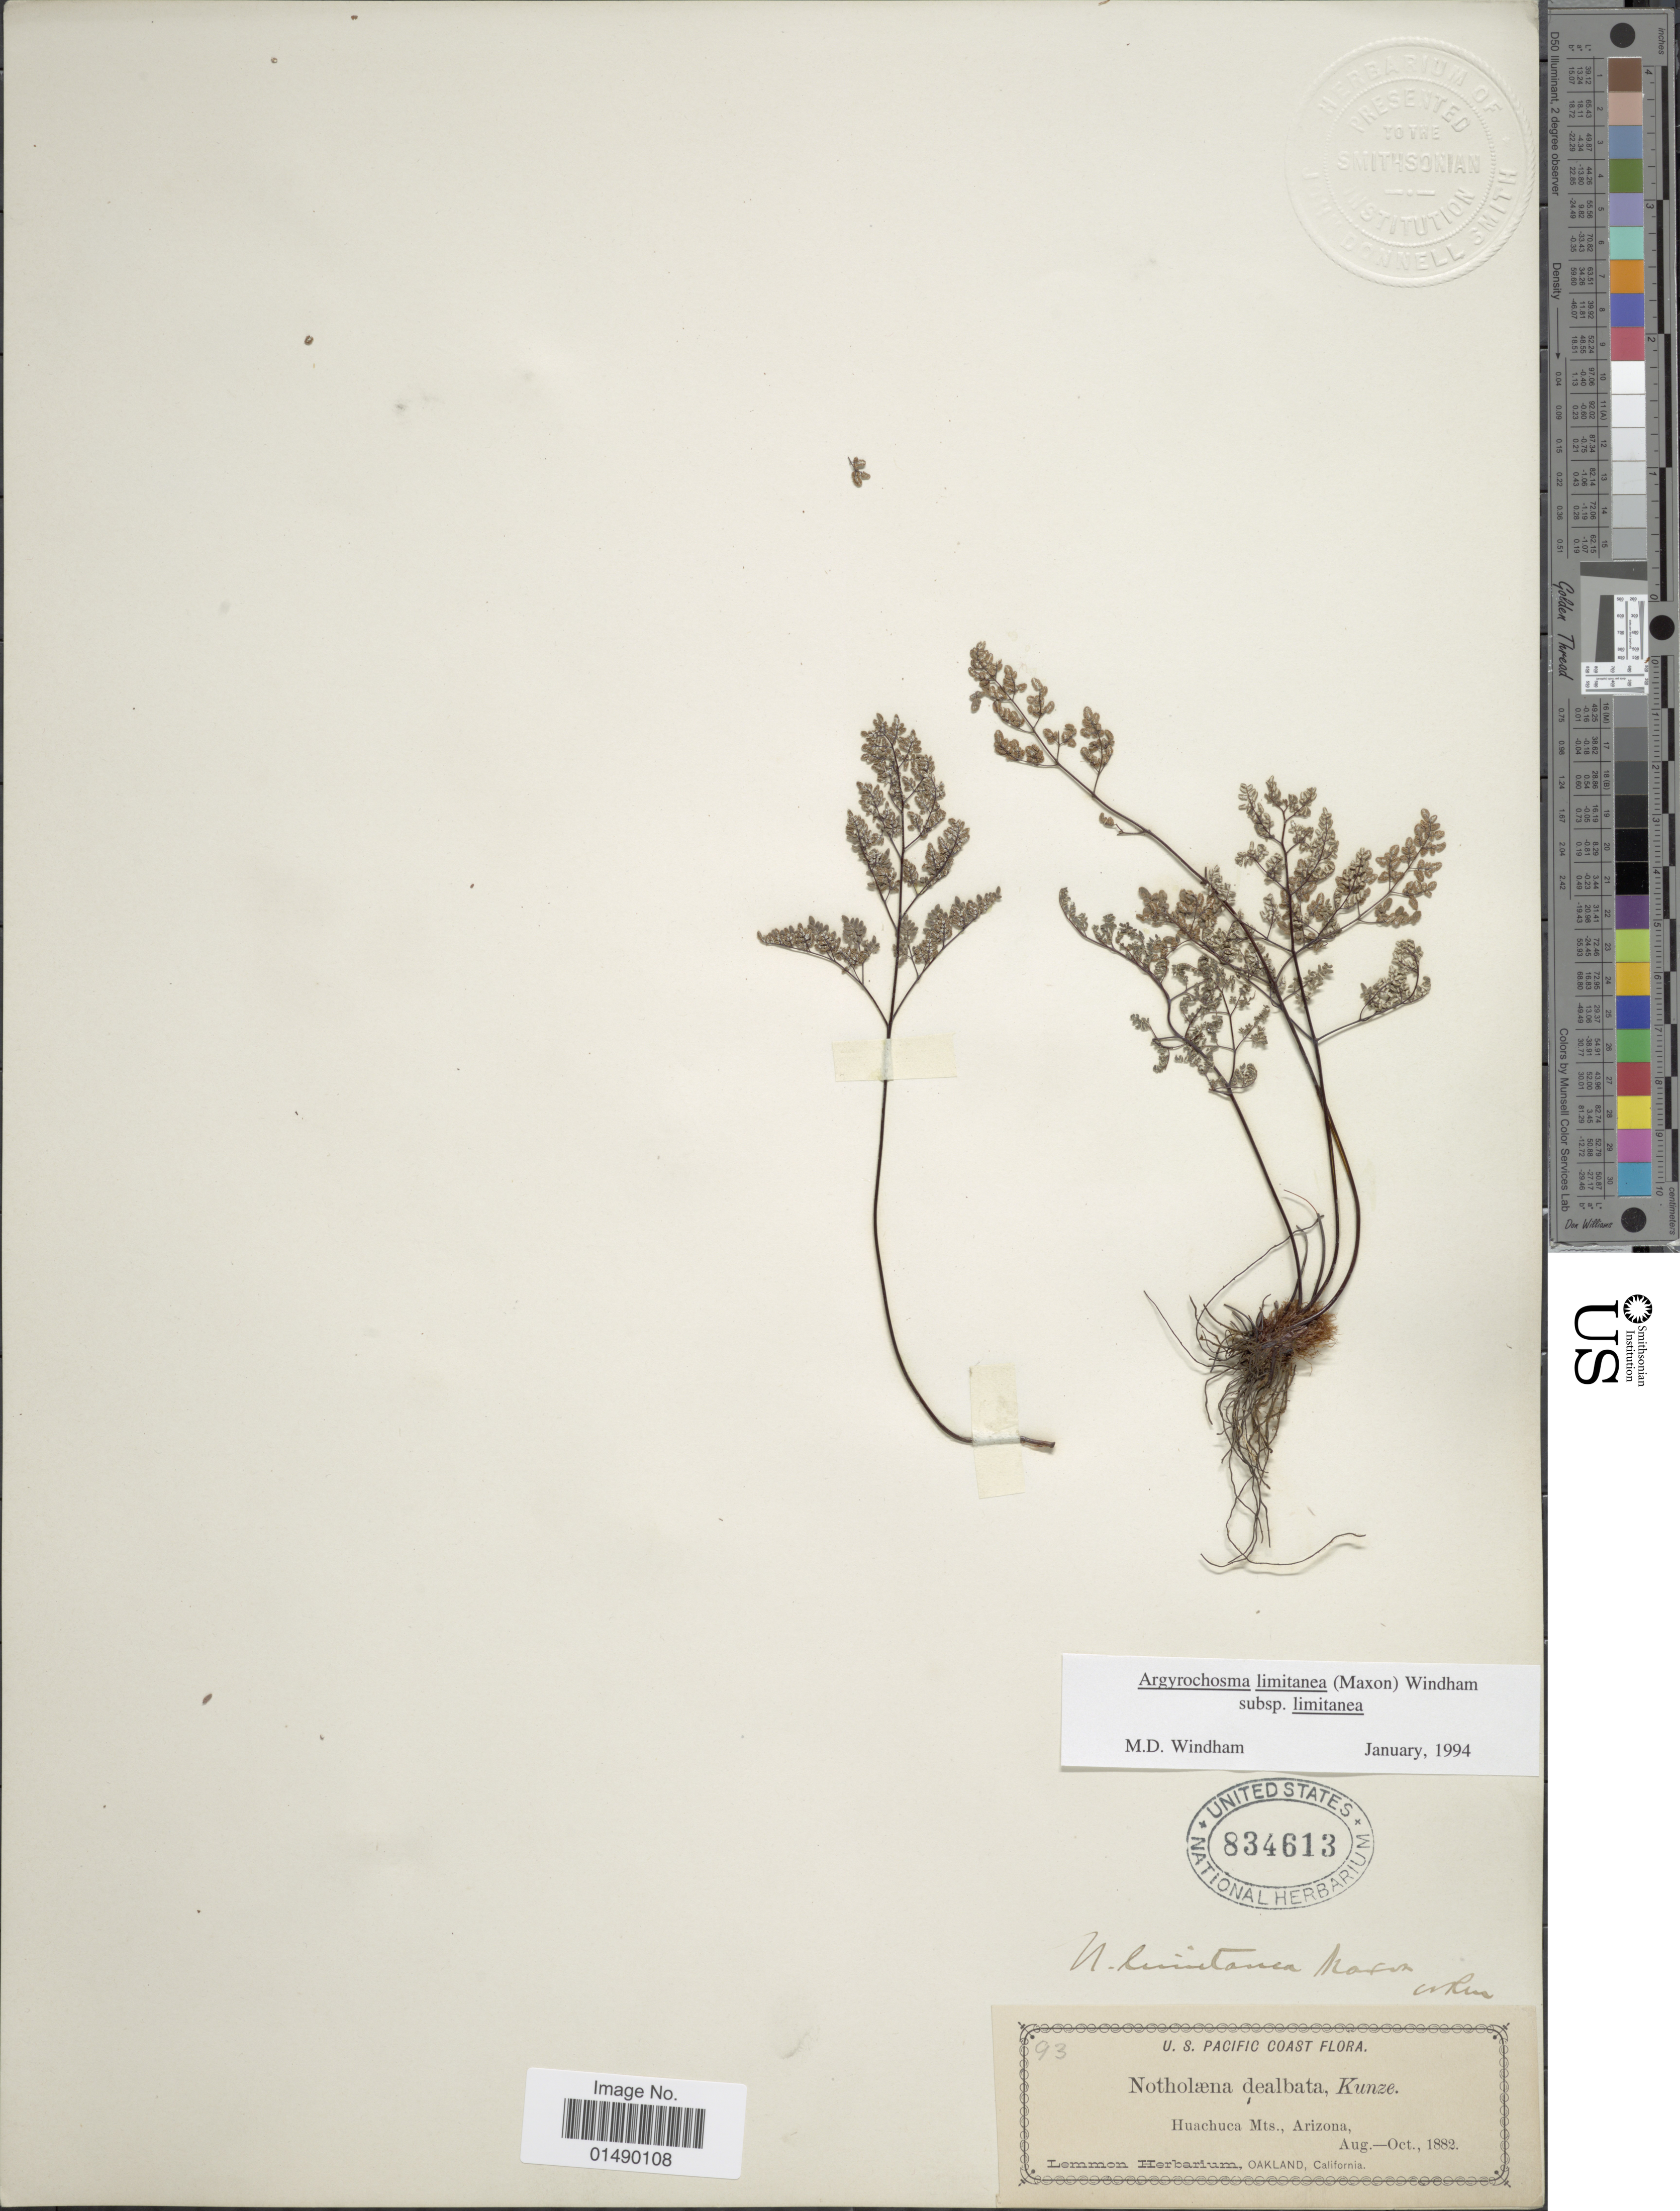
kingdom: Plantae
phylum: Tracheophyta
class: Polypodiopsida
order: Polypodiales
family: Pteridaceae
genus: Argyrochosma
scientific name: Argyrochosma limitanea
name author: (Maxon) Windham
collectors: ex herb. Lemmon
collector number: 93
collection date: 1882-08/1882-10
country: United States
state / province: Arizona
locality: Arizona, Huachuca Mts., Pacific Coast.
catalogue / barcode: US 834613